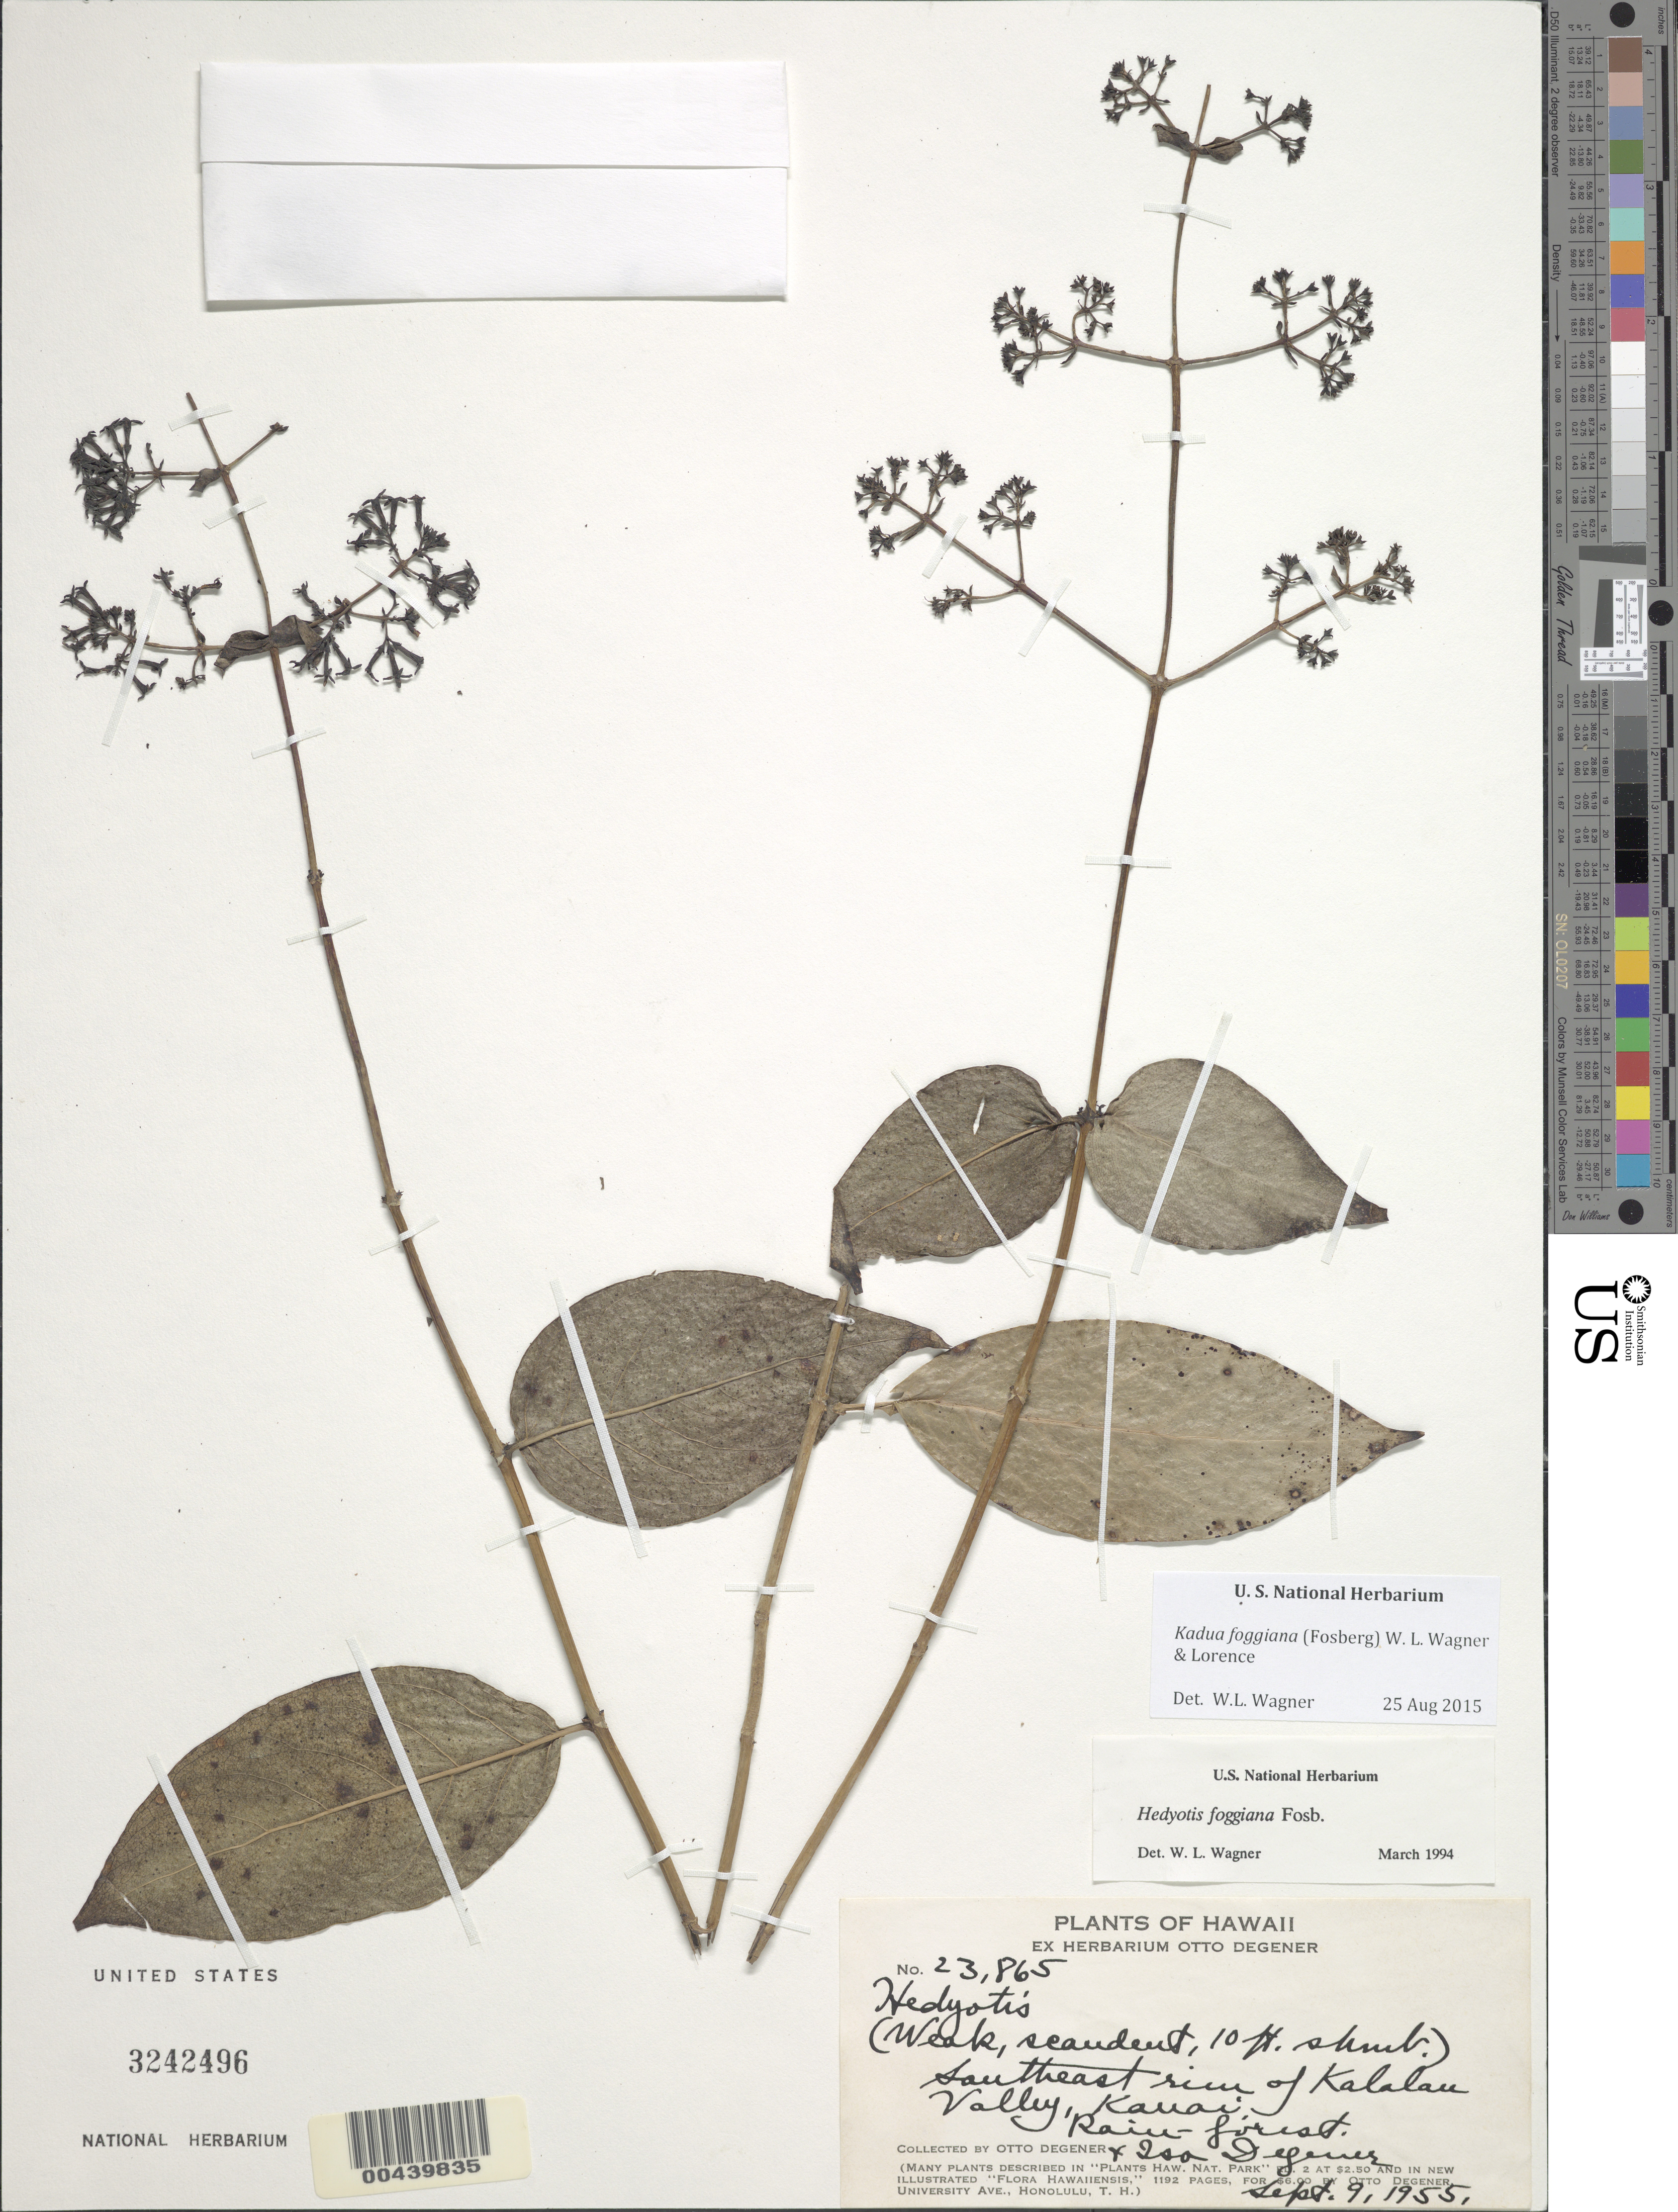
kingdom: Plantae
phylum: Tracheophyta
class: Magnoliopsida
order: Gentianales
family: Rubiaceae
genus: Kadua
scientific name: Kadua foggiana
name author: (Fosberg) W.L. Wagner & Lorence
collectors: O. Degener & I. Degener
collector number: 23865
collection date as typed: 9 Sep 1955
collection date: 1955-09-09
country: United States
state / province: Hawaii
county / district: Honolulu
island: Oahu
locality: SE rim of Kalalau Valley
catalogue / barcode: US 3242496